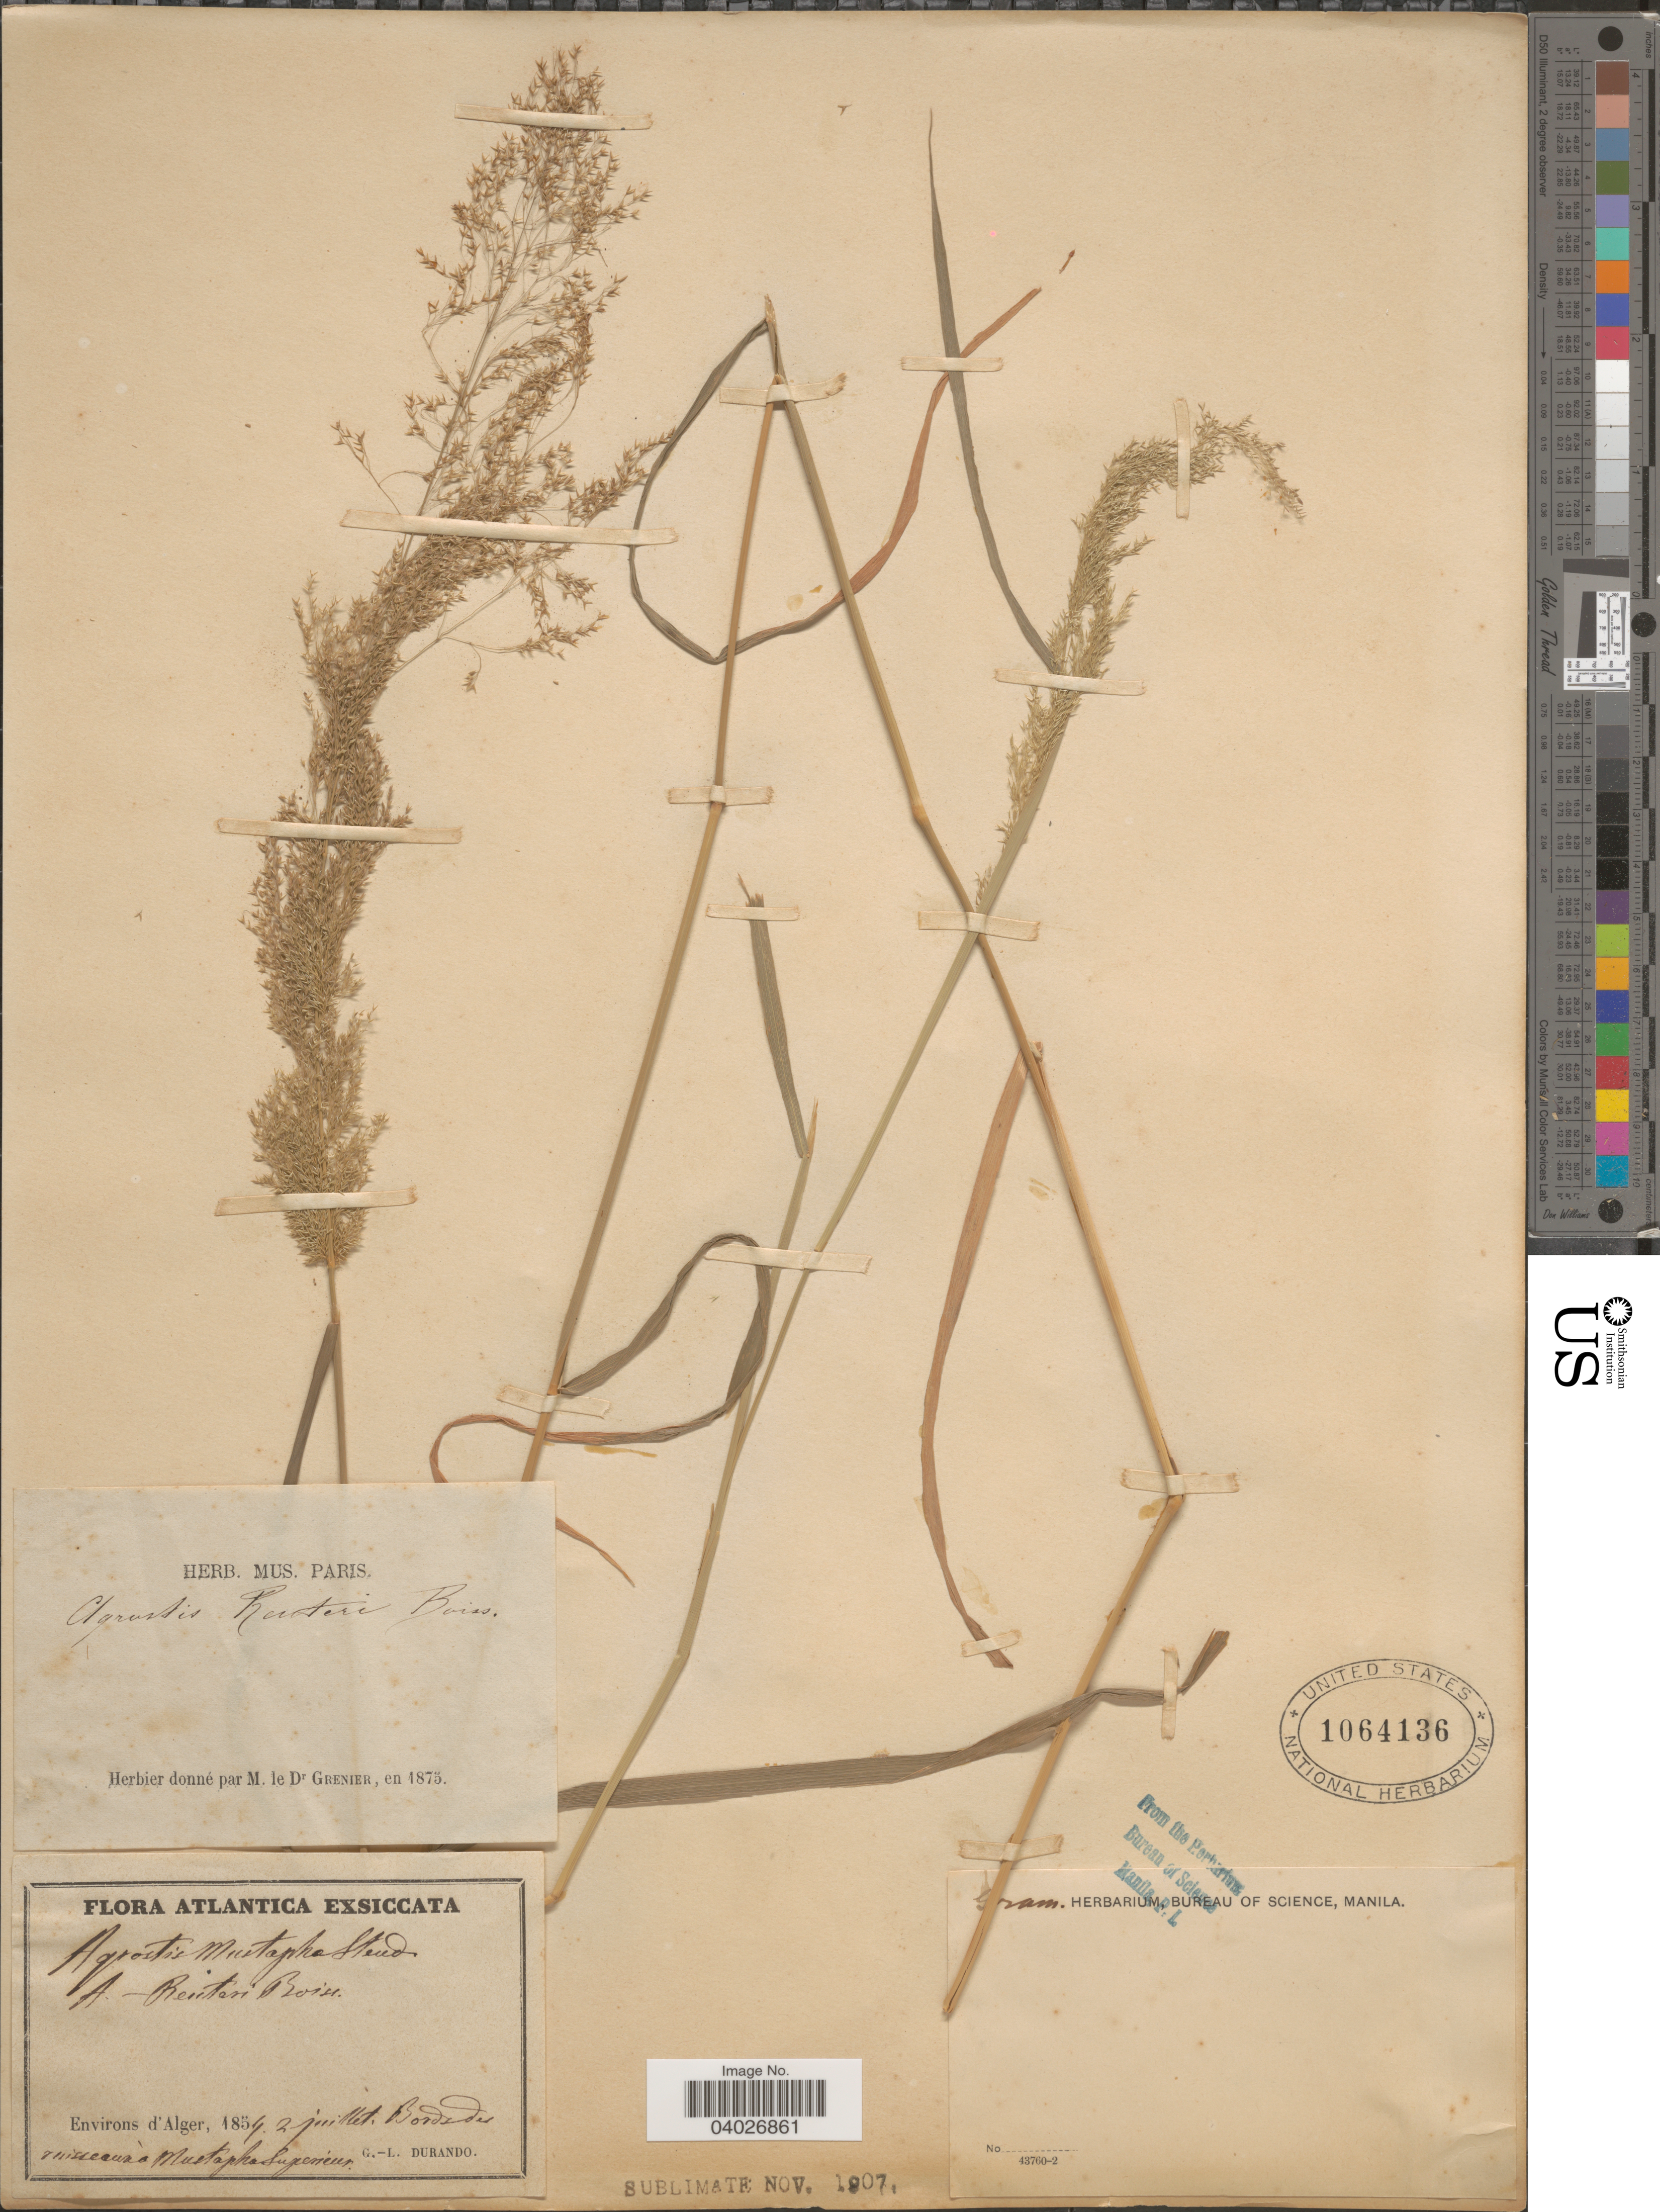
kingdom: Plantae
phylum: Tracheophyta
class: Liliopsida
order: Poales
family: Poaceae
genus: Agrostis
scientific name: Agrostis reuteri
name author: Boiss.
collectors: G. Durando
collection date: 1854-07-02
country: Algeria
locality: Atlantica. Environs d'Alger. Bords des ruisseaux à Mustapha Superieur.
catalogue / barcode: US 1064136